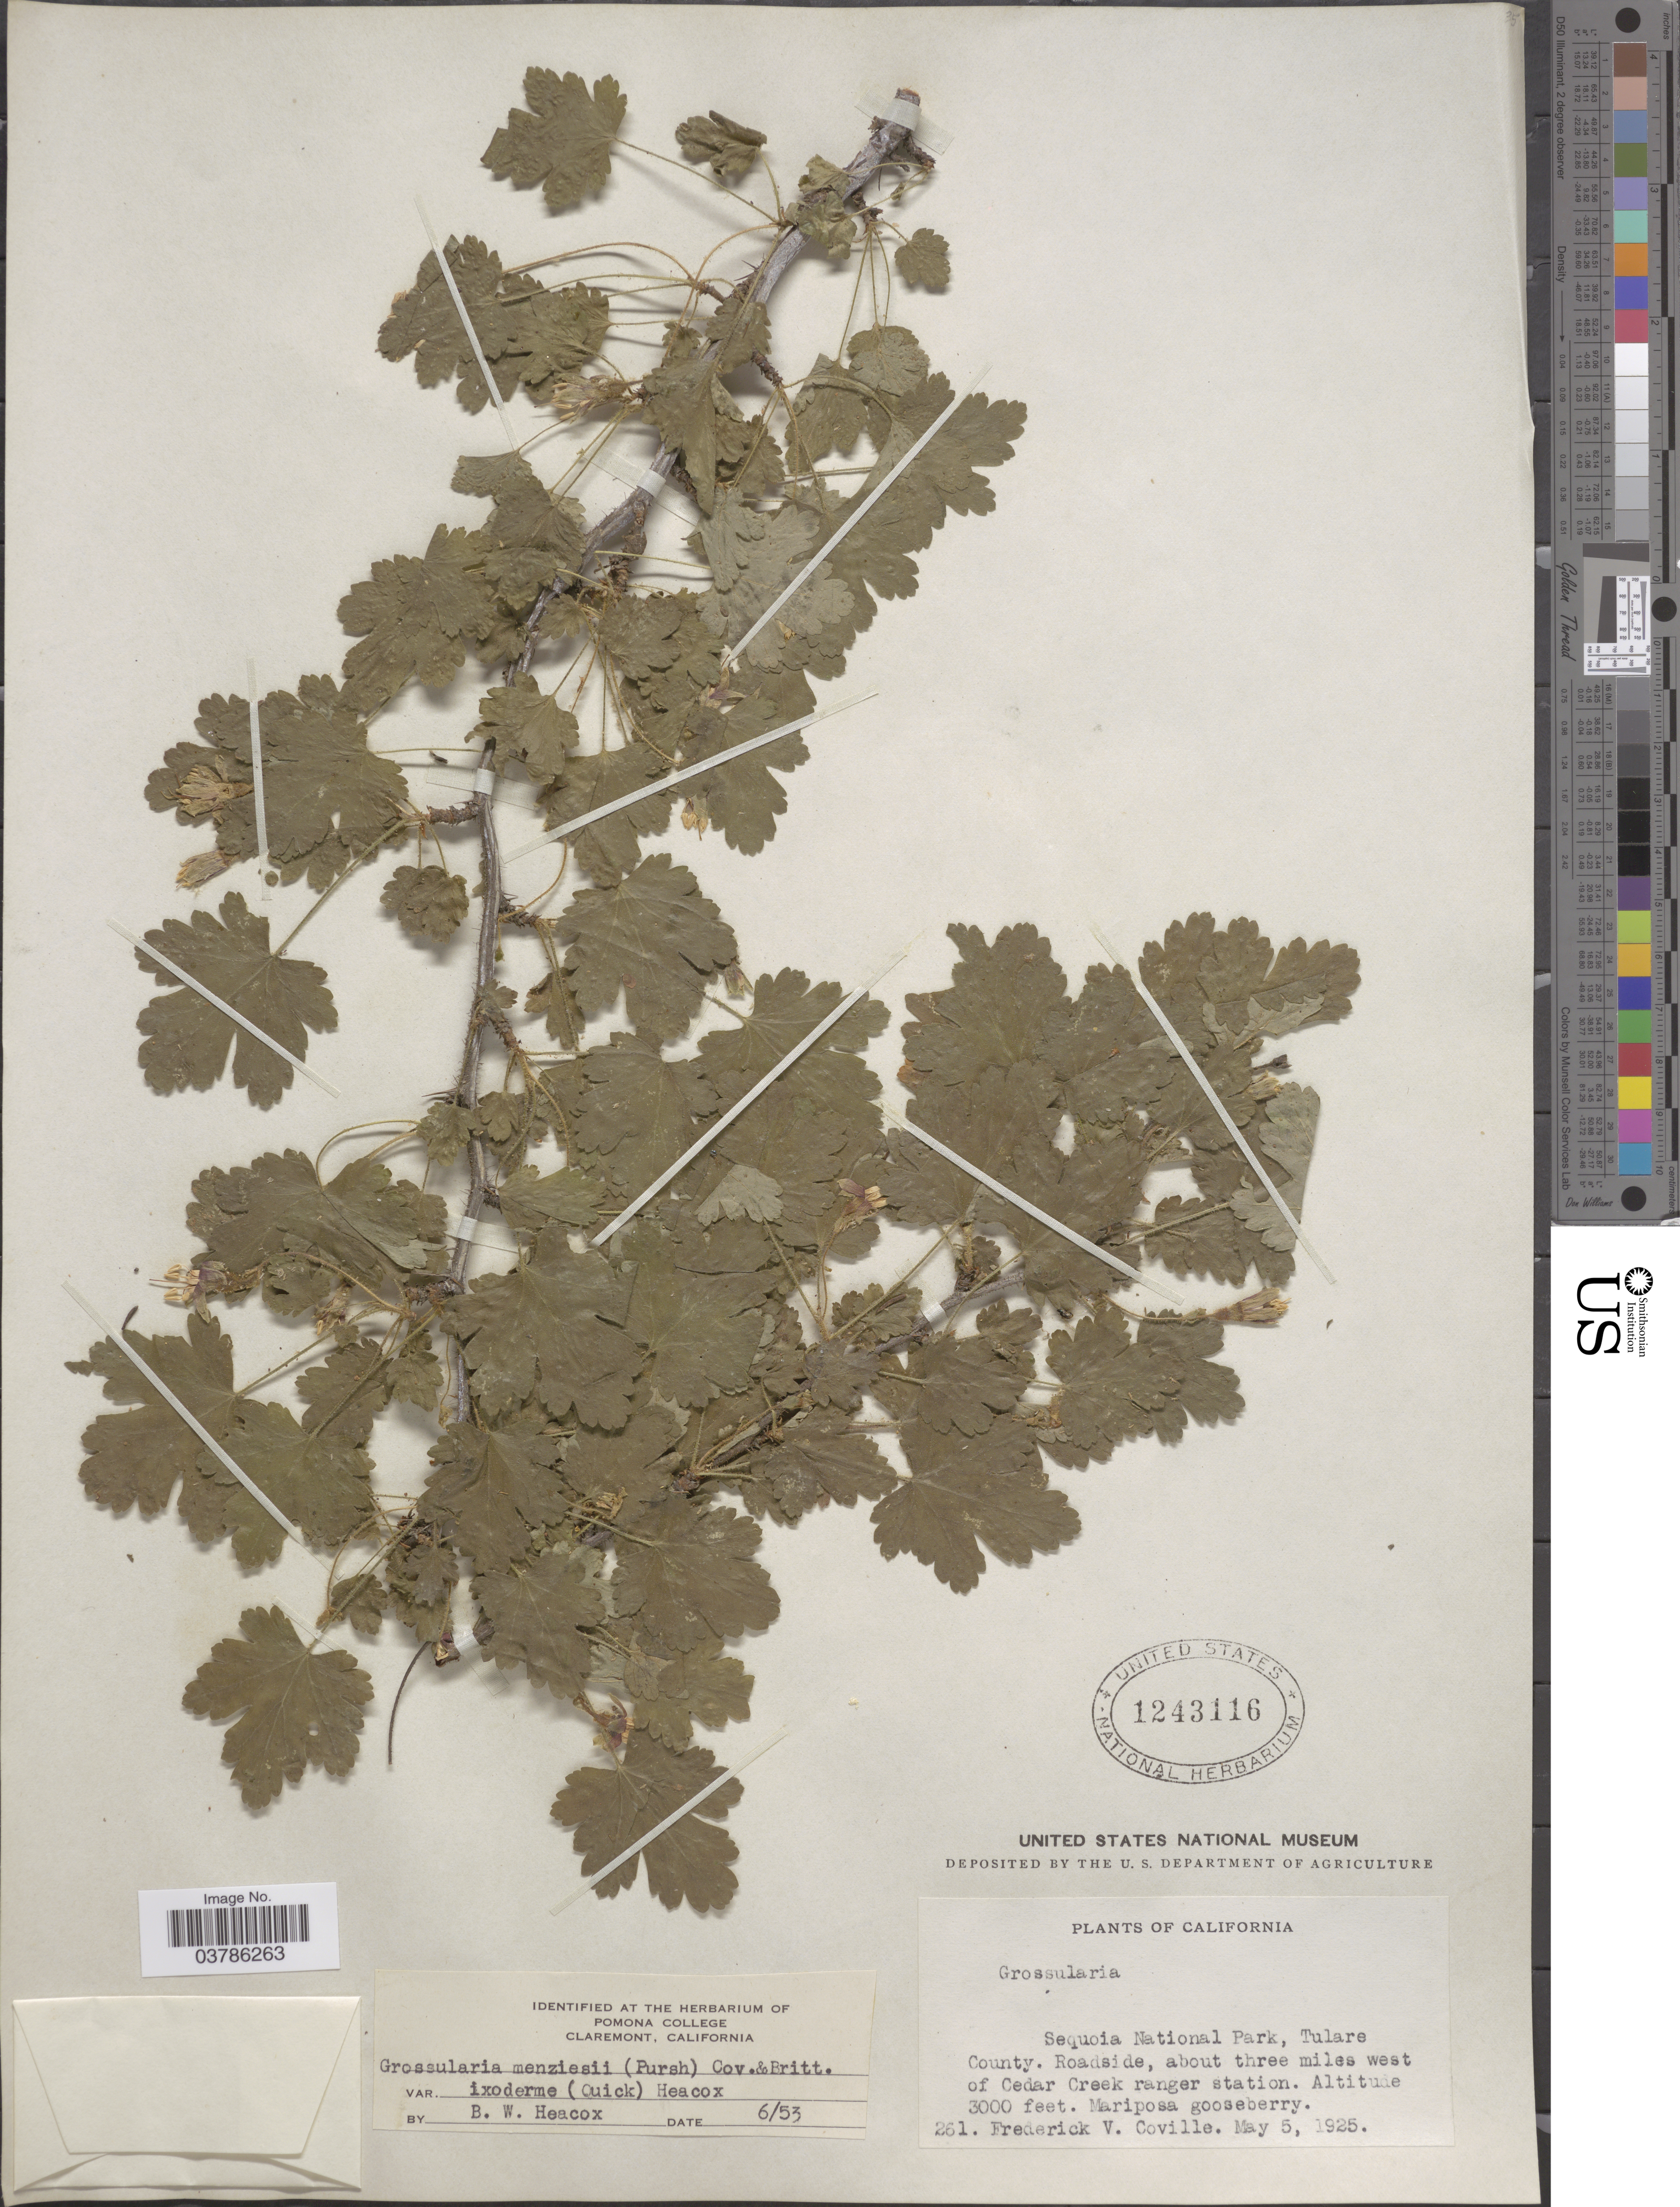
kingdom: Plantae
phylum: Tracheophyta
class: Magnoliopsida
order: Saxifragales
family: Grossulariaceae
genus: Ribes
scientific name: Ribes menziesii var. ixoderme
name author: Quick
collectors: F. V. Coville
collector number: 261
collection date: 1925-05-05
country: United States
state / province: California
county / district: Tulare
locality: Sequoia National Park, Tulare County. Roadside, about three miles west of Cedar Creek ranger station.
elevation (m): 914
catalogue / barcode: US 1243116